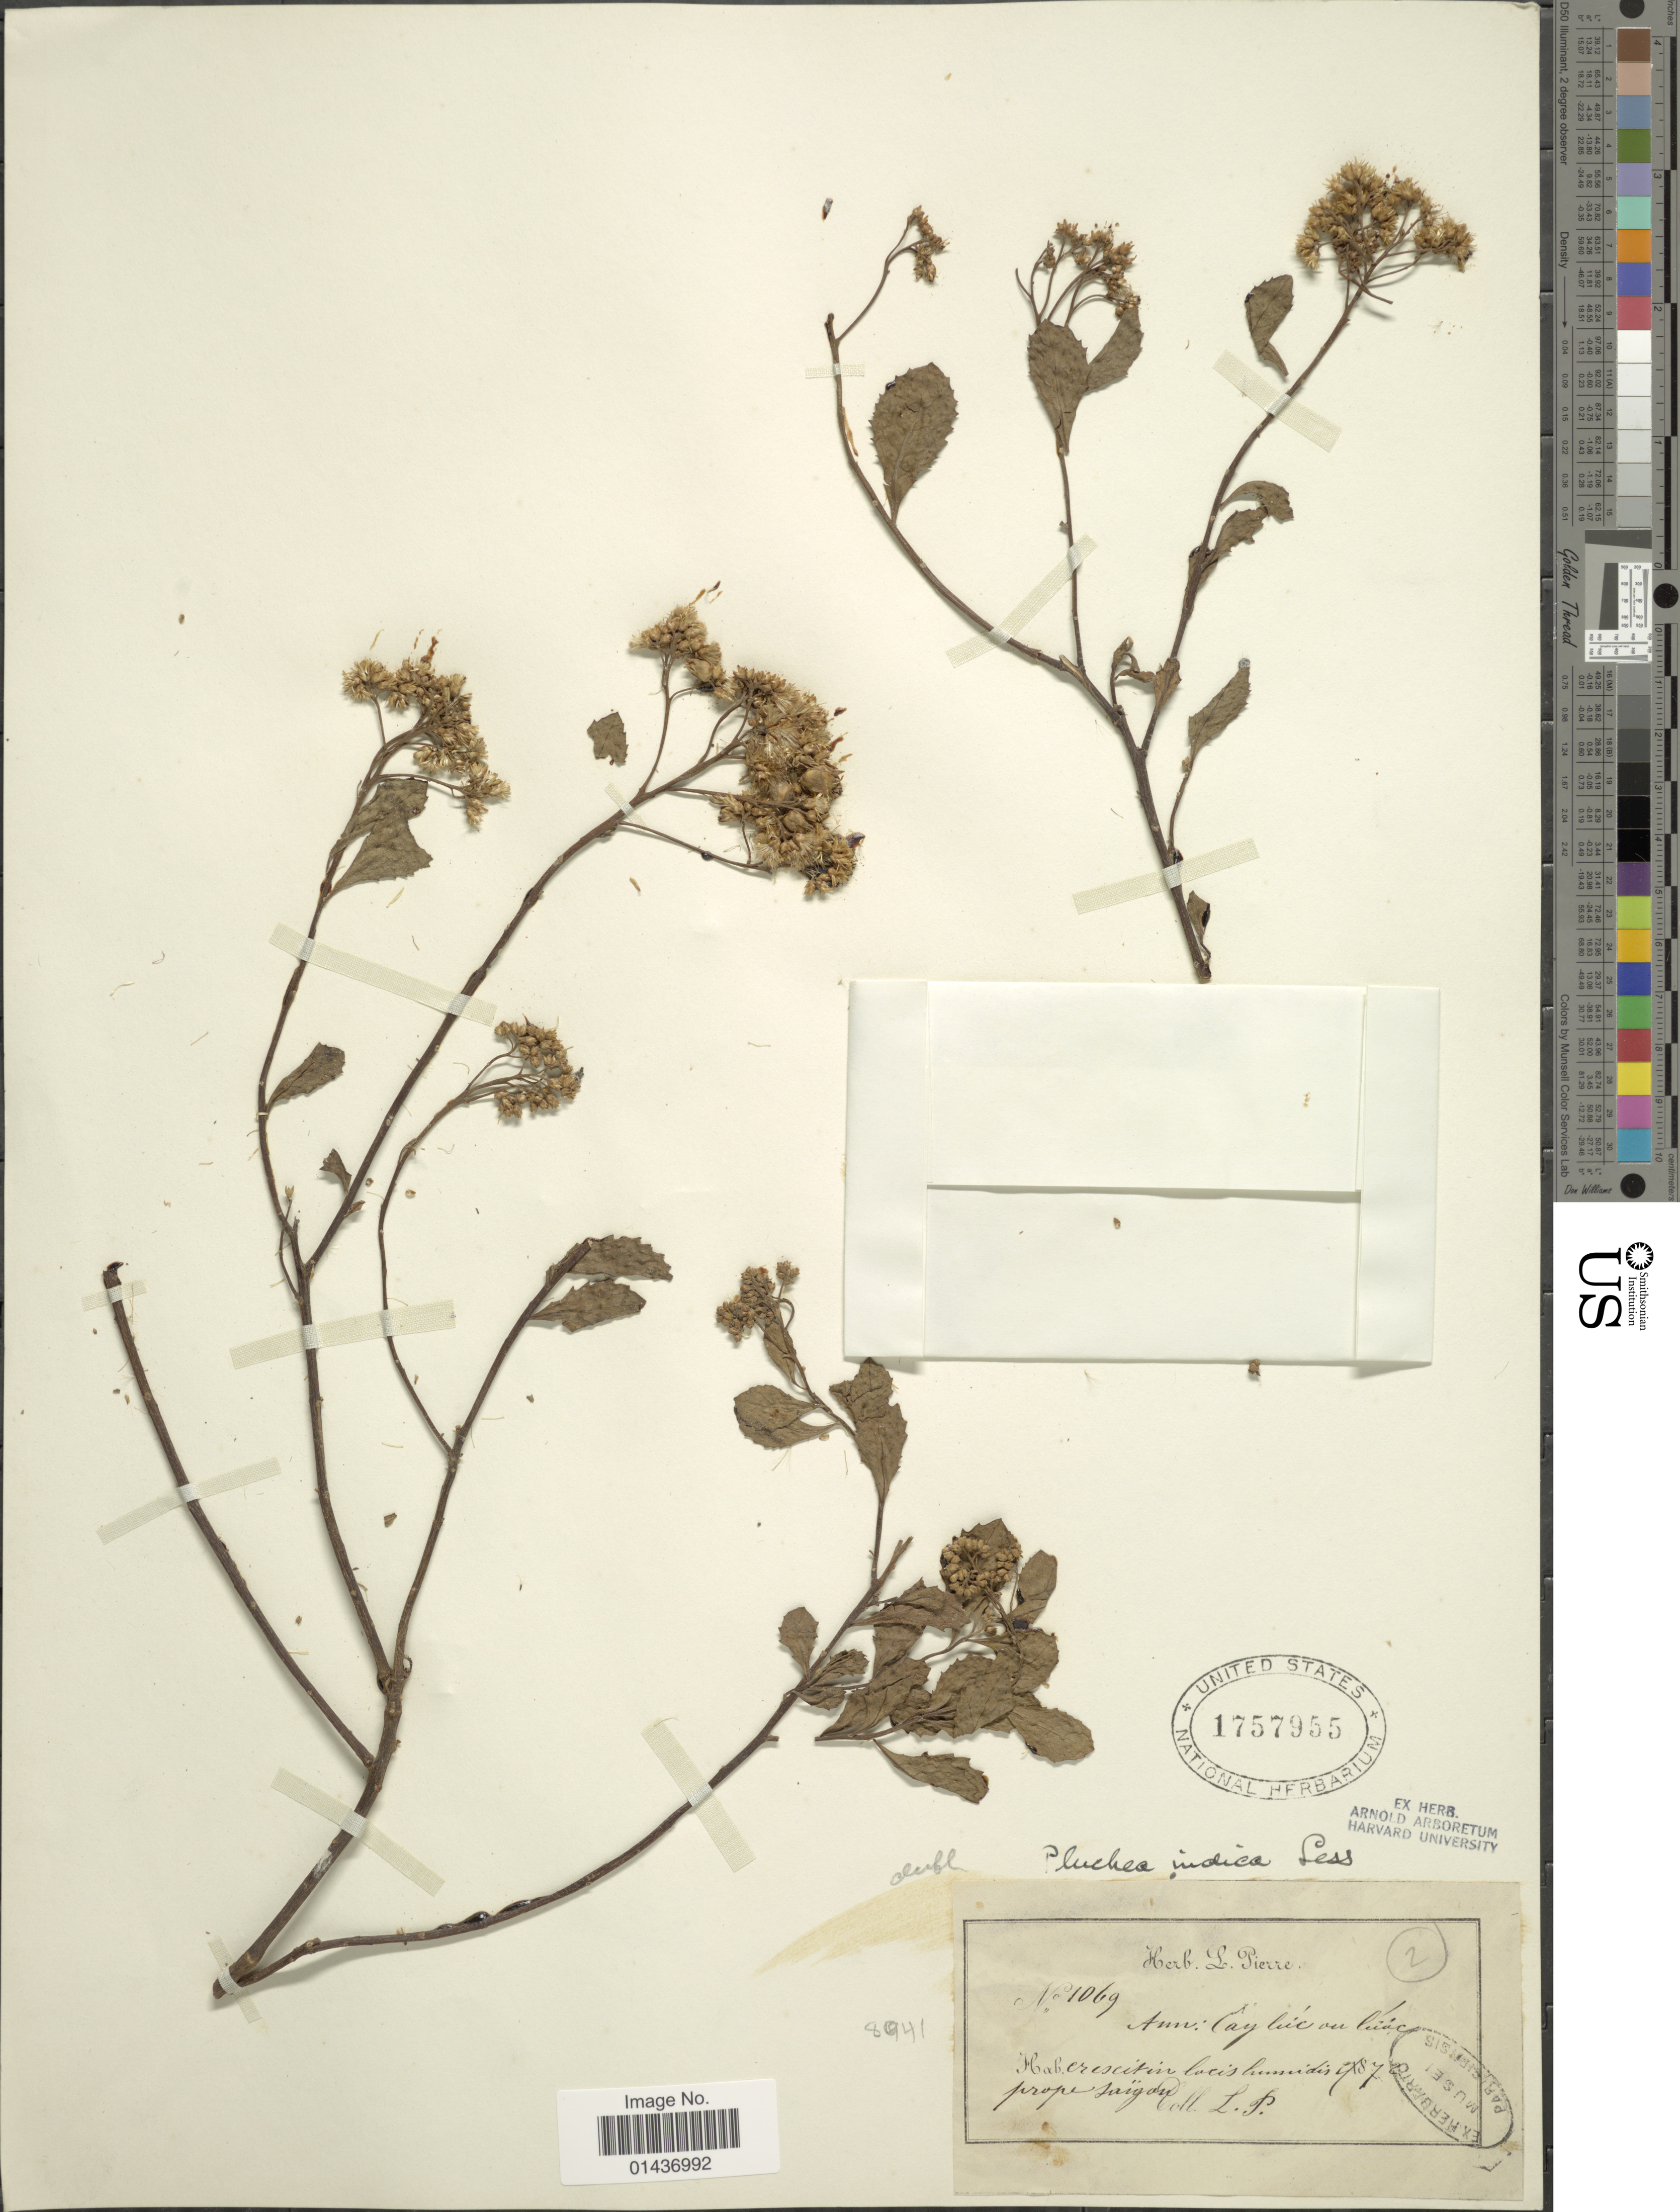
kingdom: Plantae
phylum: Tracheophyta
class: Magnoliopsida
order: Asterales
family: Asteraceae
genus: Pluchea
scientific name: Pluchea indica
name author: (L.) Less.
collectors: L. Pierre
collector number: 1069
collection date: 1872-02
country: Vietnam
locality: Crescit in locis humidis prope Saigon [grows in wetlands near Ho Chi Minh]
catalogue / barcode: US 1757955